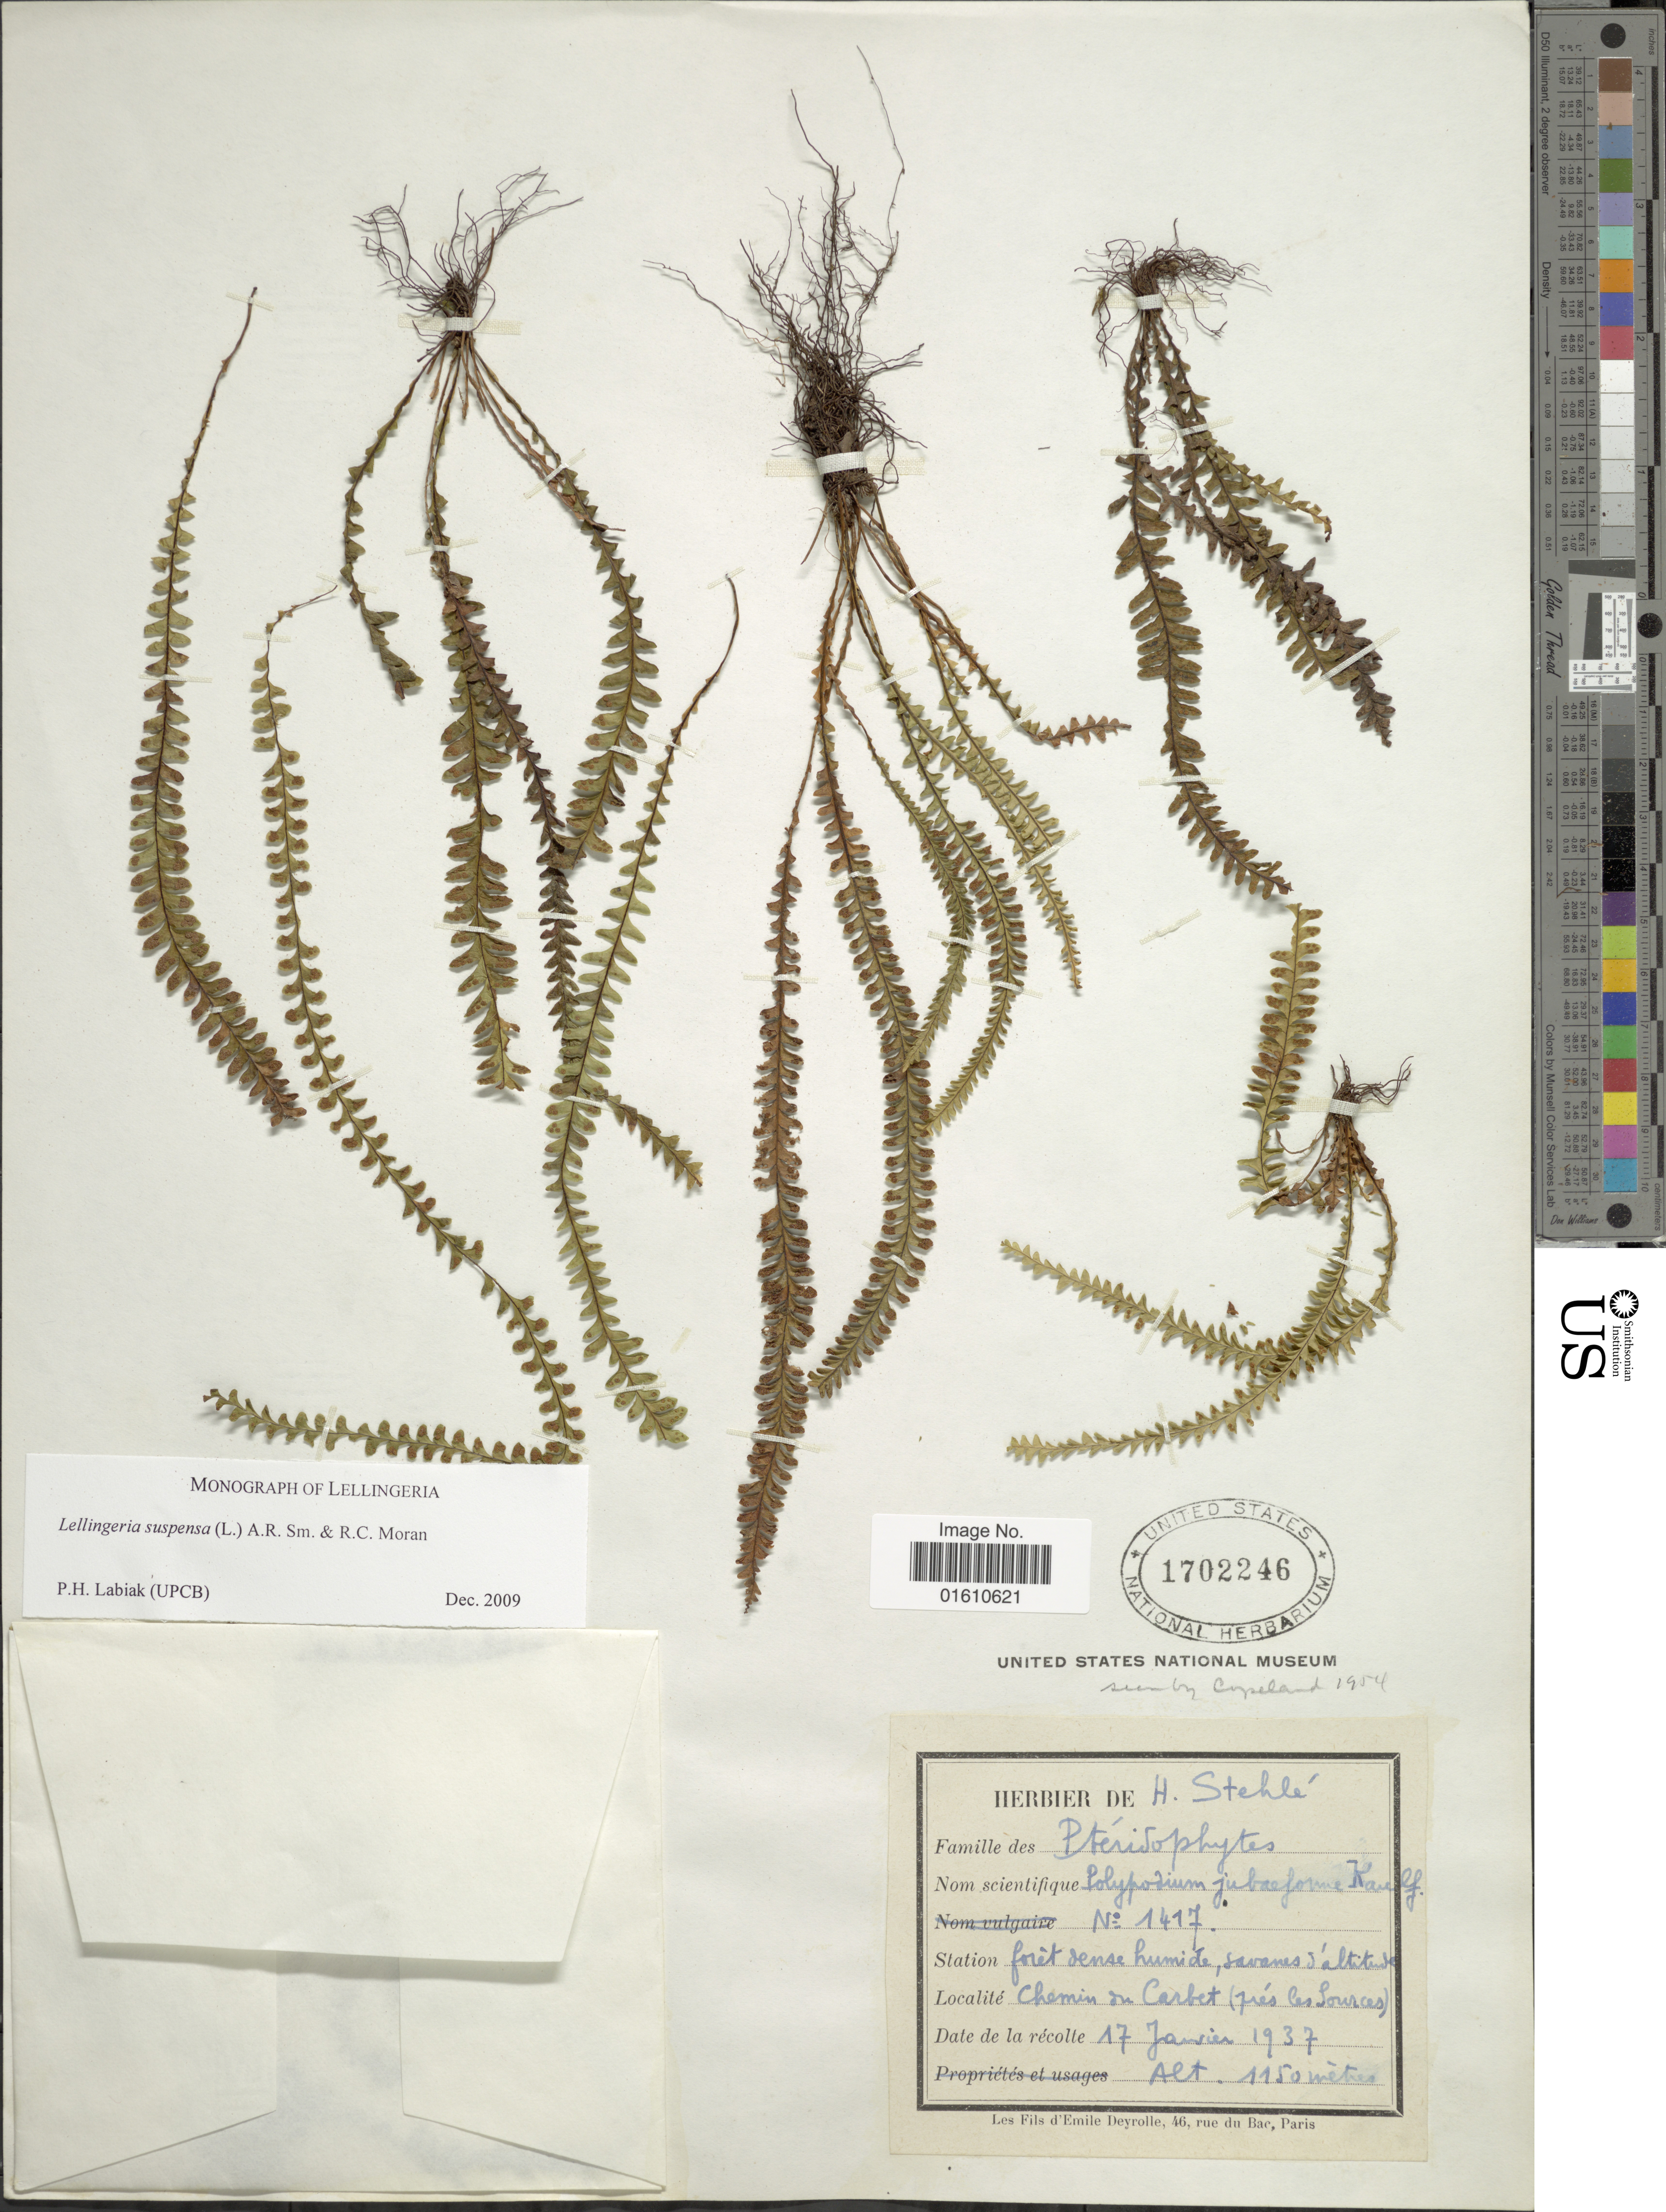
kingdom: Plantae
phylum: Tracheophyta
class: Polypodiopsida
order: Polypodiales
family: Polypodiaceae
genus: Lellingeria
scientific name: Lellingeria suspensa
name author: (L.) A.R. Sm. & R.C. Moran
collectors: ex herb. H. Stehlé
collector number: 1417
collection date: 1937-01-17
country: Guadeloupe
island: Leeward Is.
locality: Chemin du Carbet (près les Sources).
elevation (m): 1150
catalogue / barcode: US 1702246